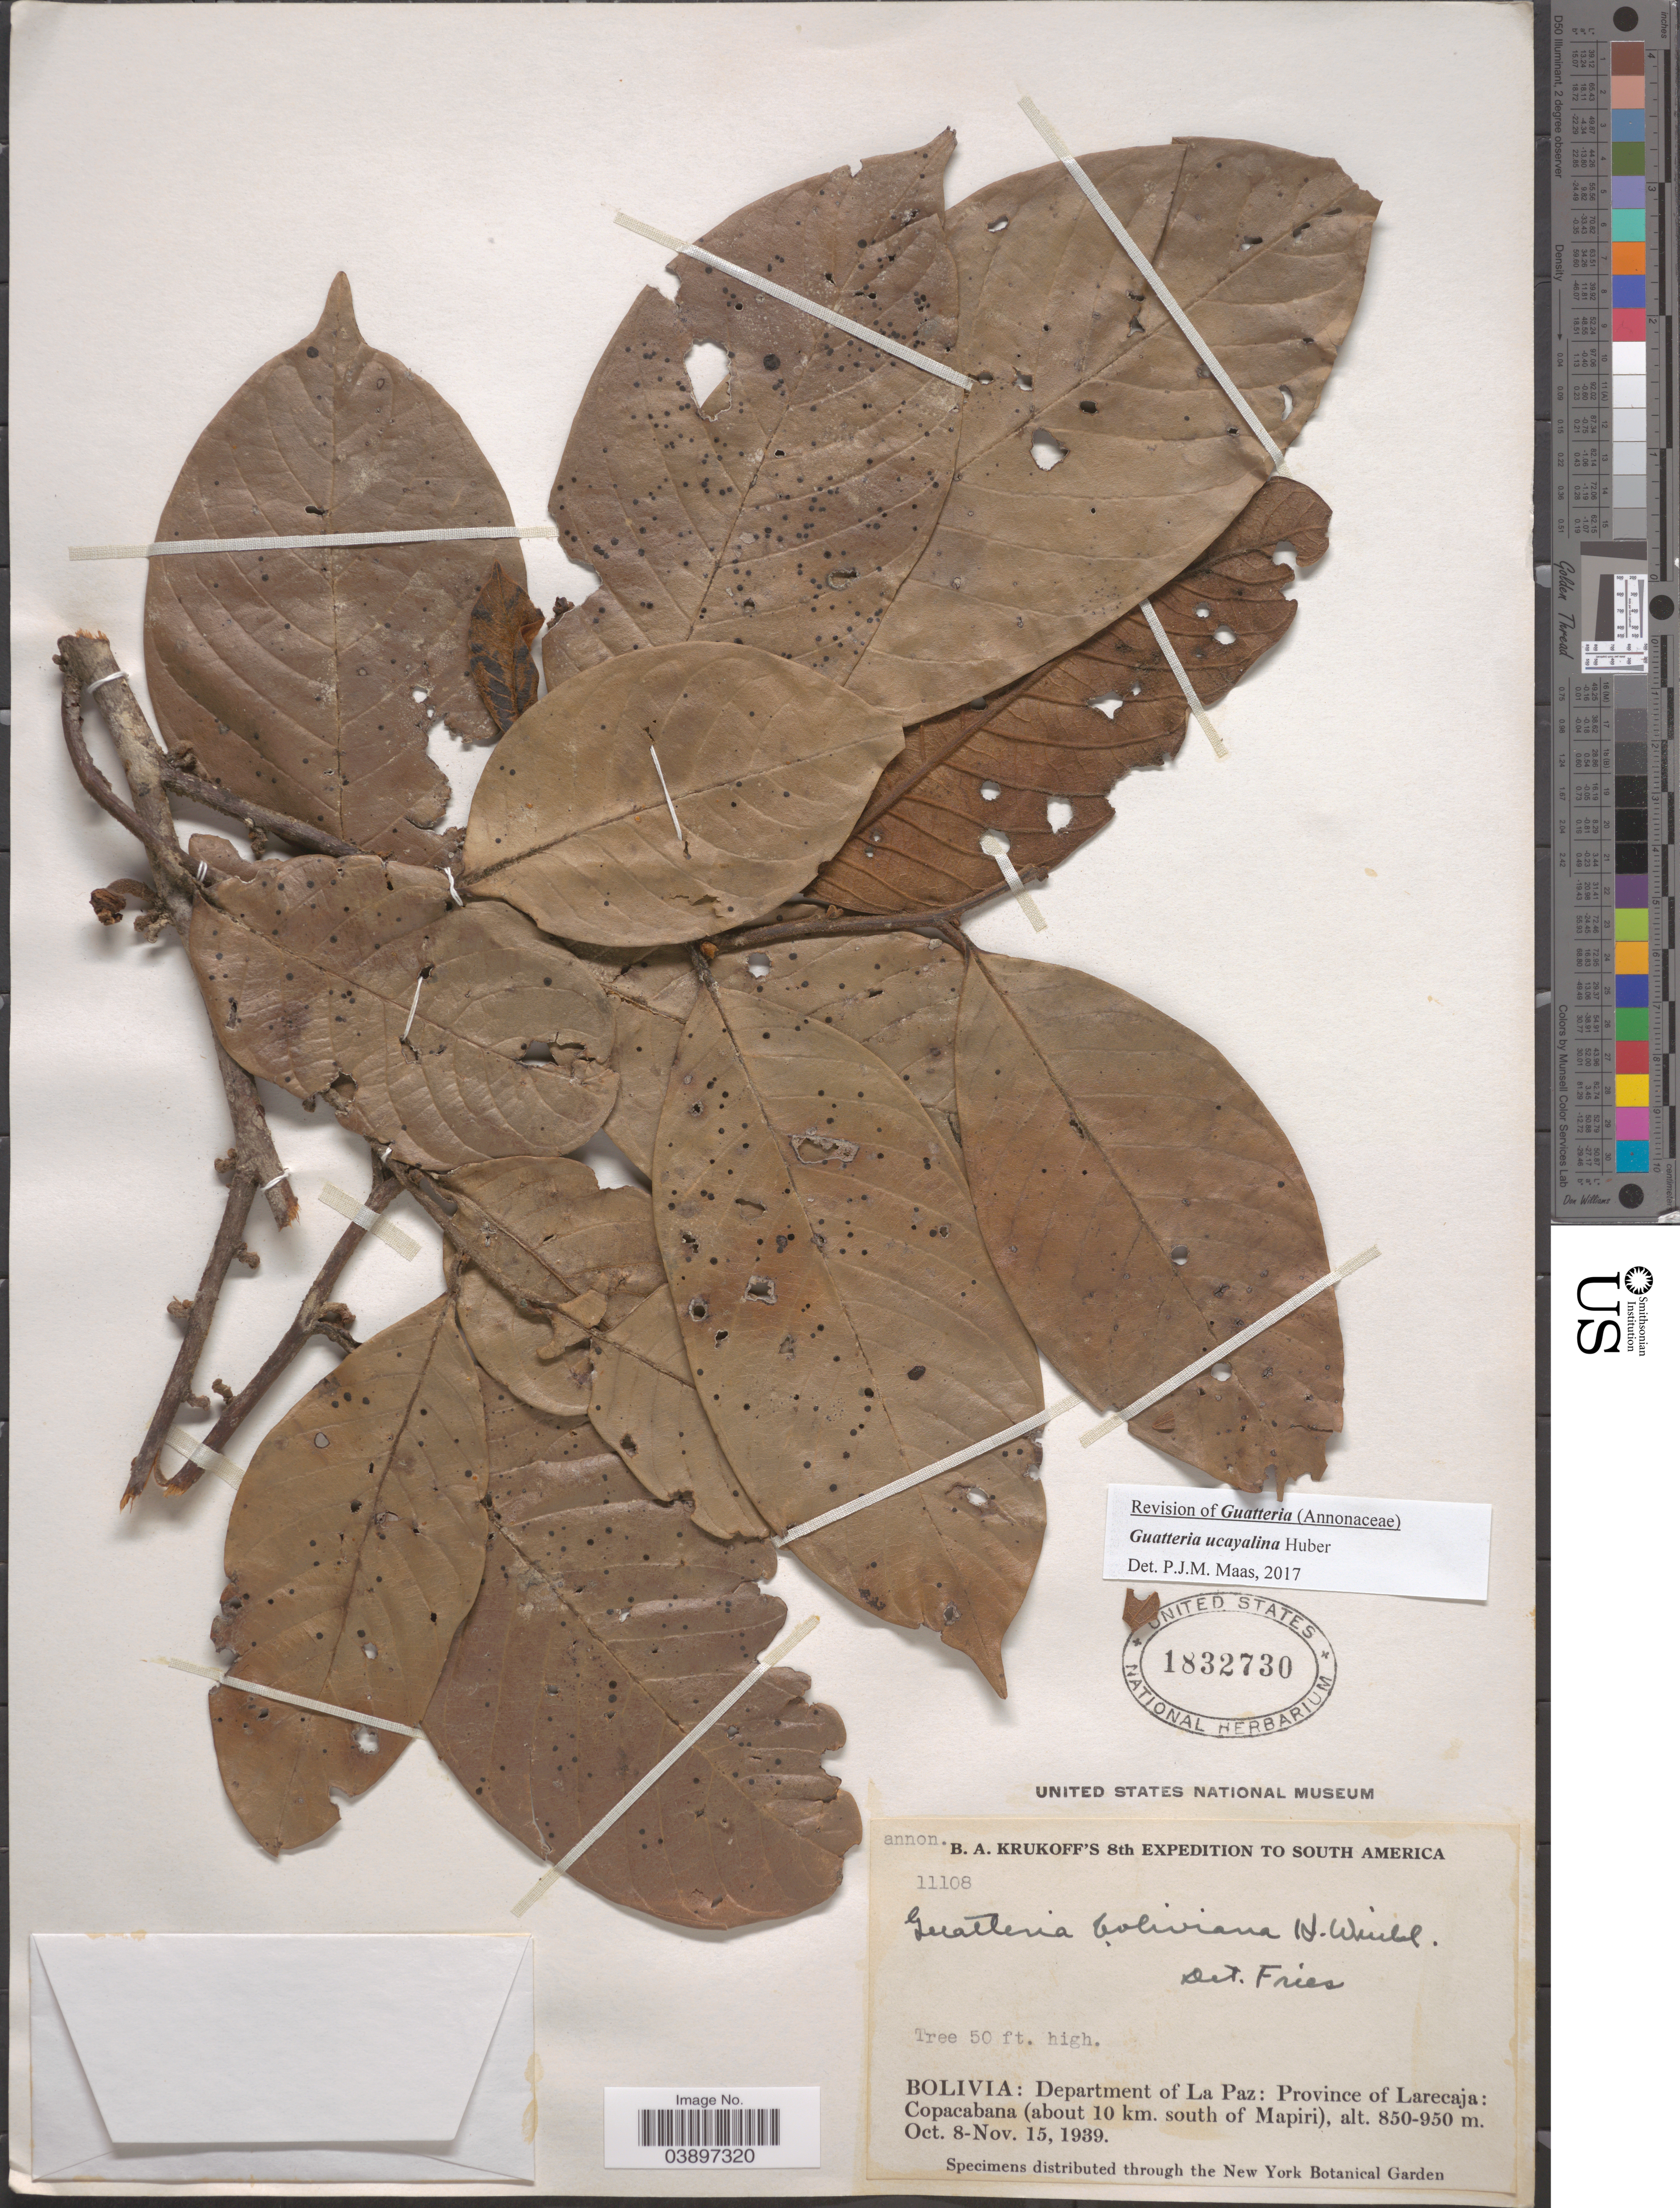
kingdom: Plantae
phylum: Tracheophyta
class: Magnoliopsida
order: Magnoliales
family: Annonaceae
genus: Guatteria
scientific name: Guatteria ucayalina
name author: Huber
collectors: B. A. Krukoff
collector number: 11108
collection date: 1939-10-08/1939-11-15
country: Bolivia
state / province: La Paz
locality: South America. Department of La Paz: Province of Larecaja: Copacabana (about 10 km. south of Mapiri).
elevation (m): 850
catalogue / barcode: US 1832730